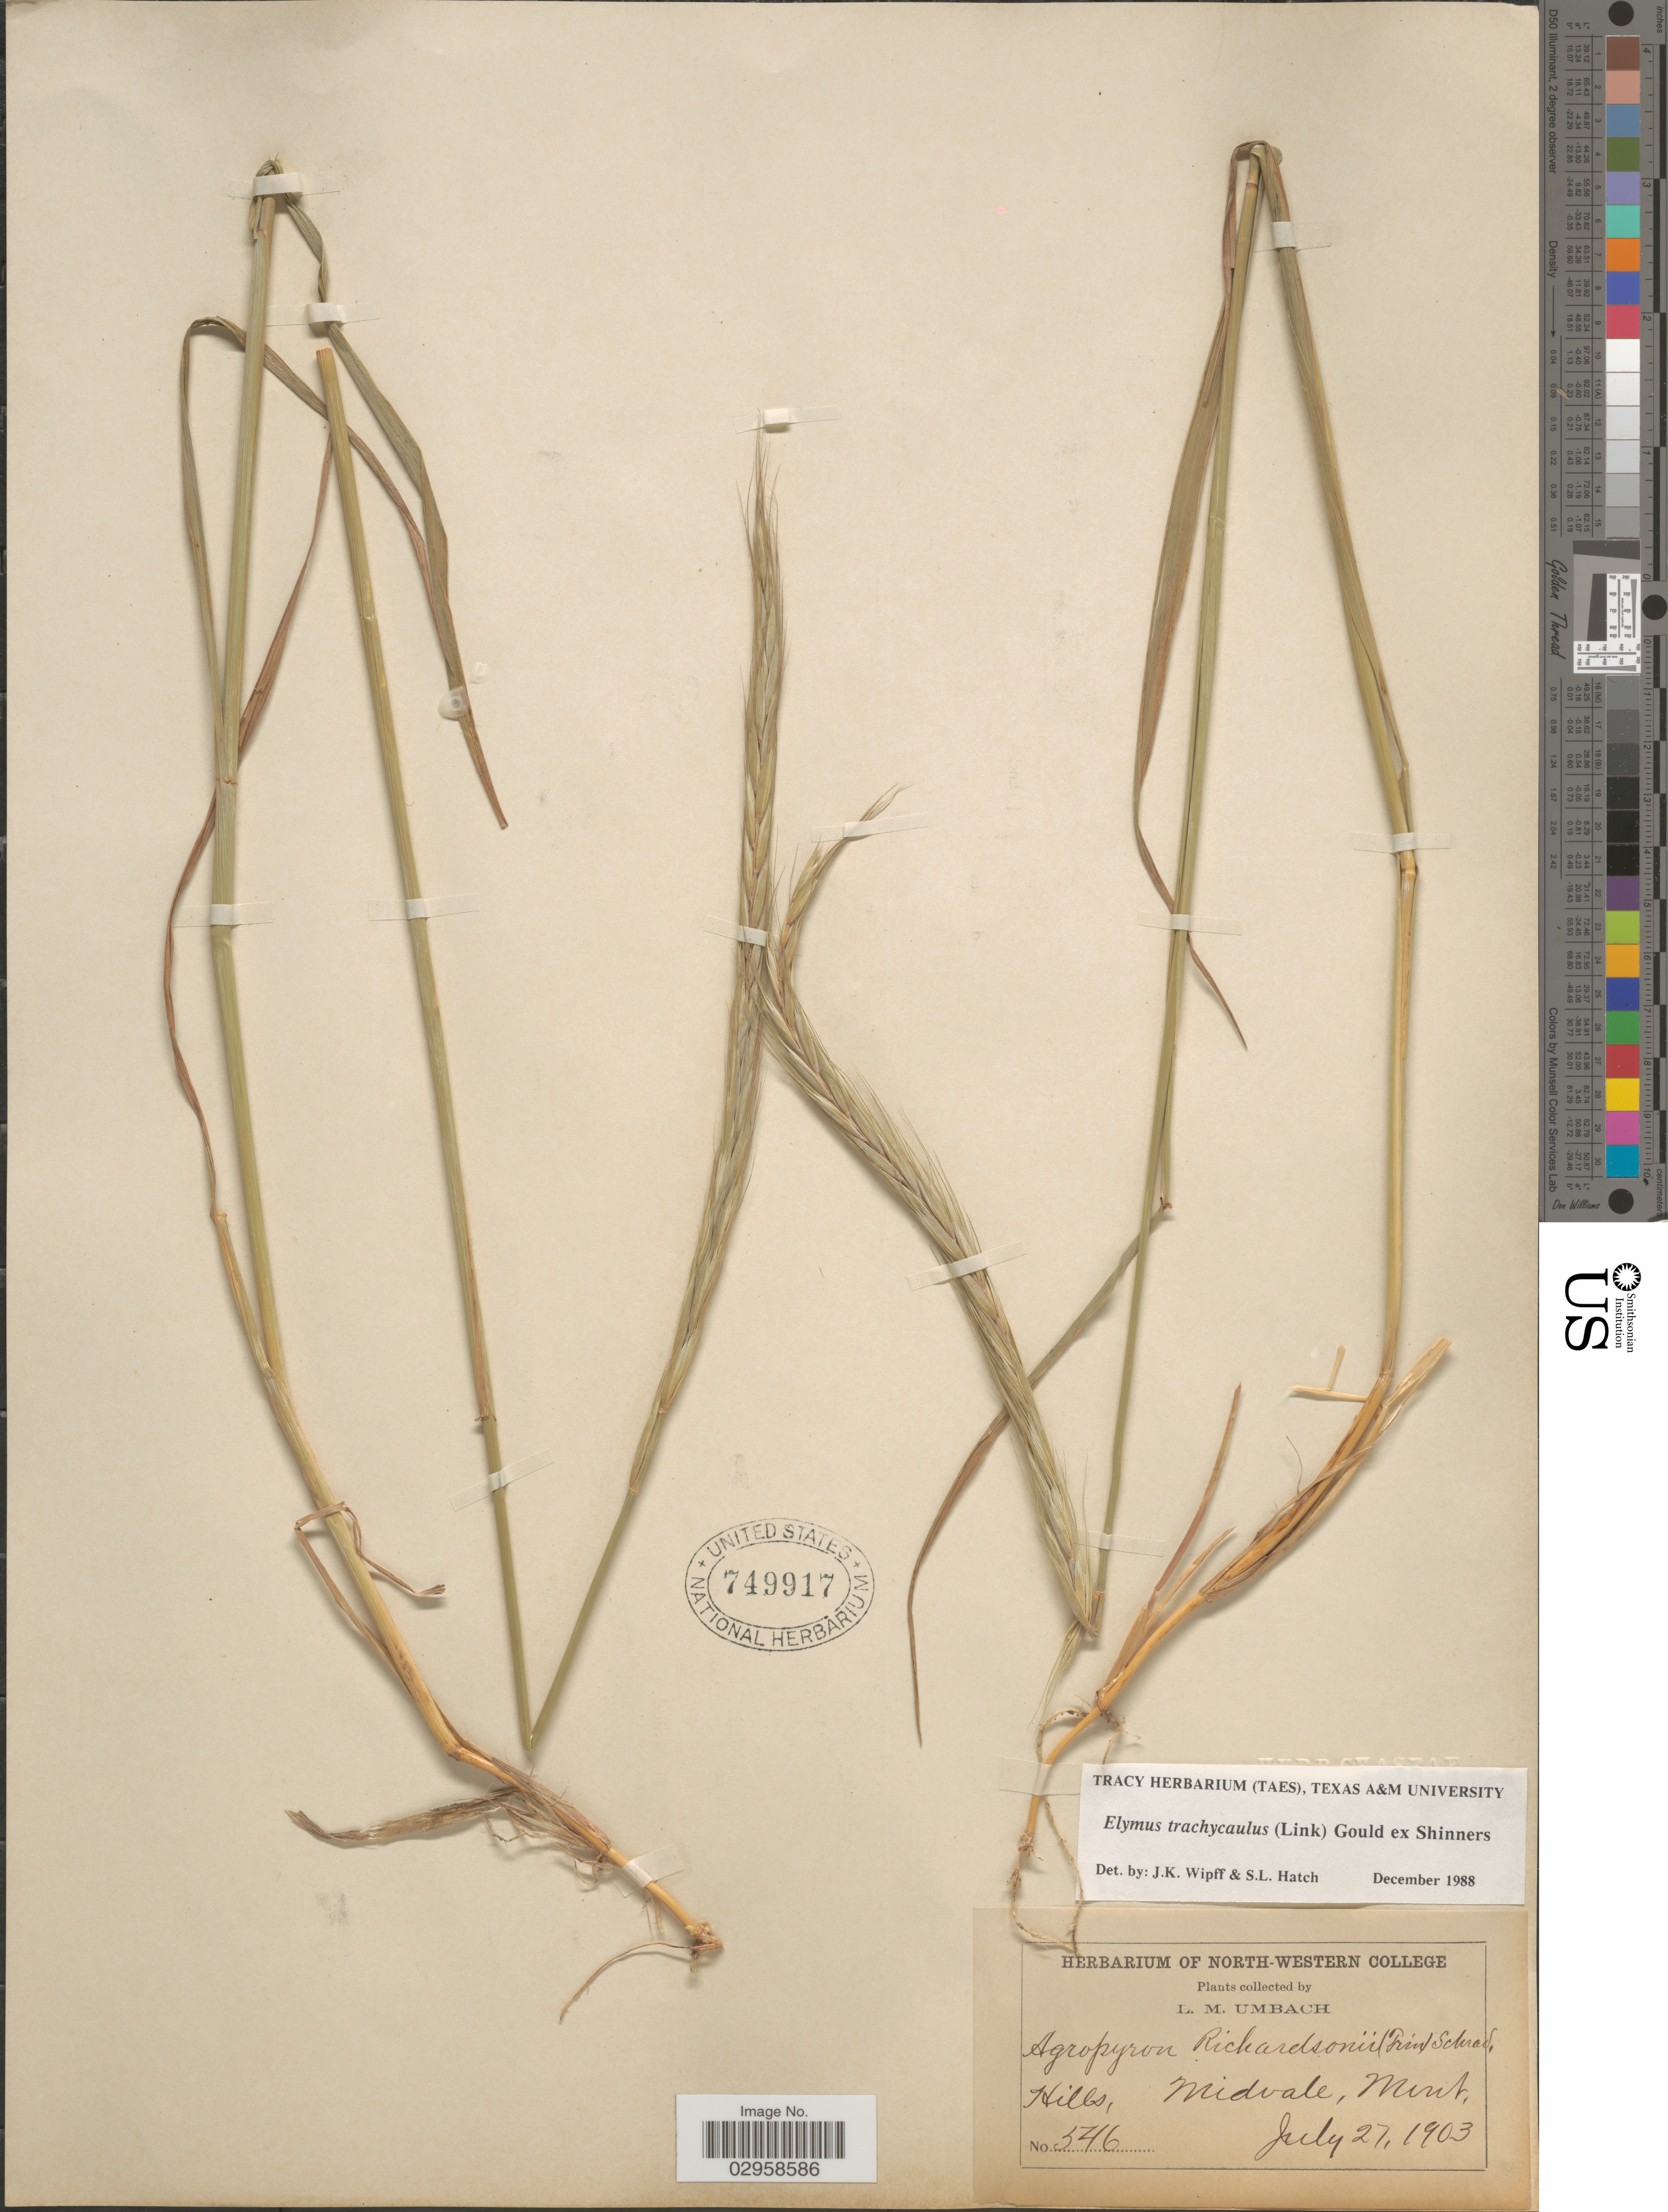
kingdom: Plantae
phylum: Tracheophyta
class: Liliopsida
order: Poales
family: Poaceae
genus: Elymus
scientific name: Elymus trachycaulus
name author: (Link) Gould ex Shinners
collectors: L. M. Umbach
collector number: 546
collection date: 1903-07-27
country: United States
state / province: Montana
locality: Hills, Midvale.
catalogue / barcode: US 749917